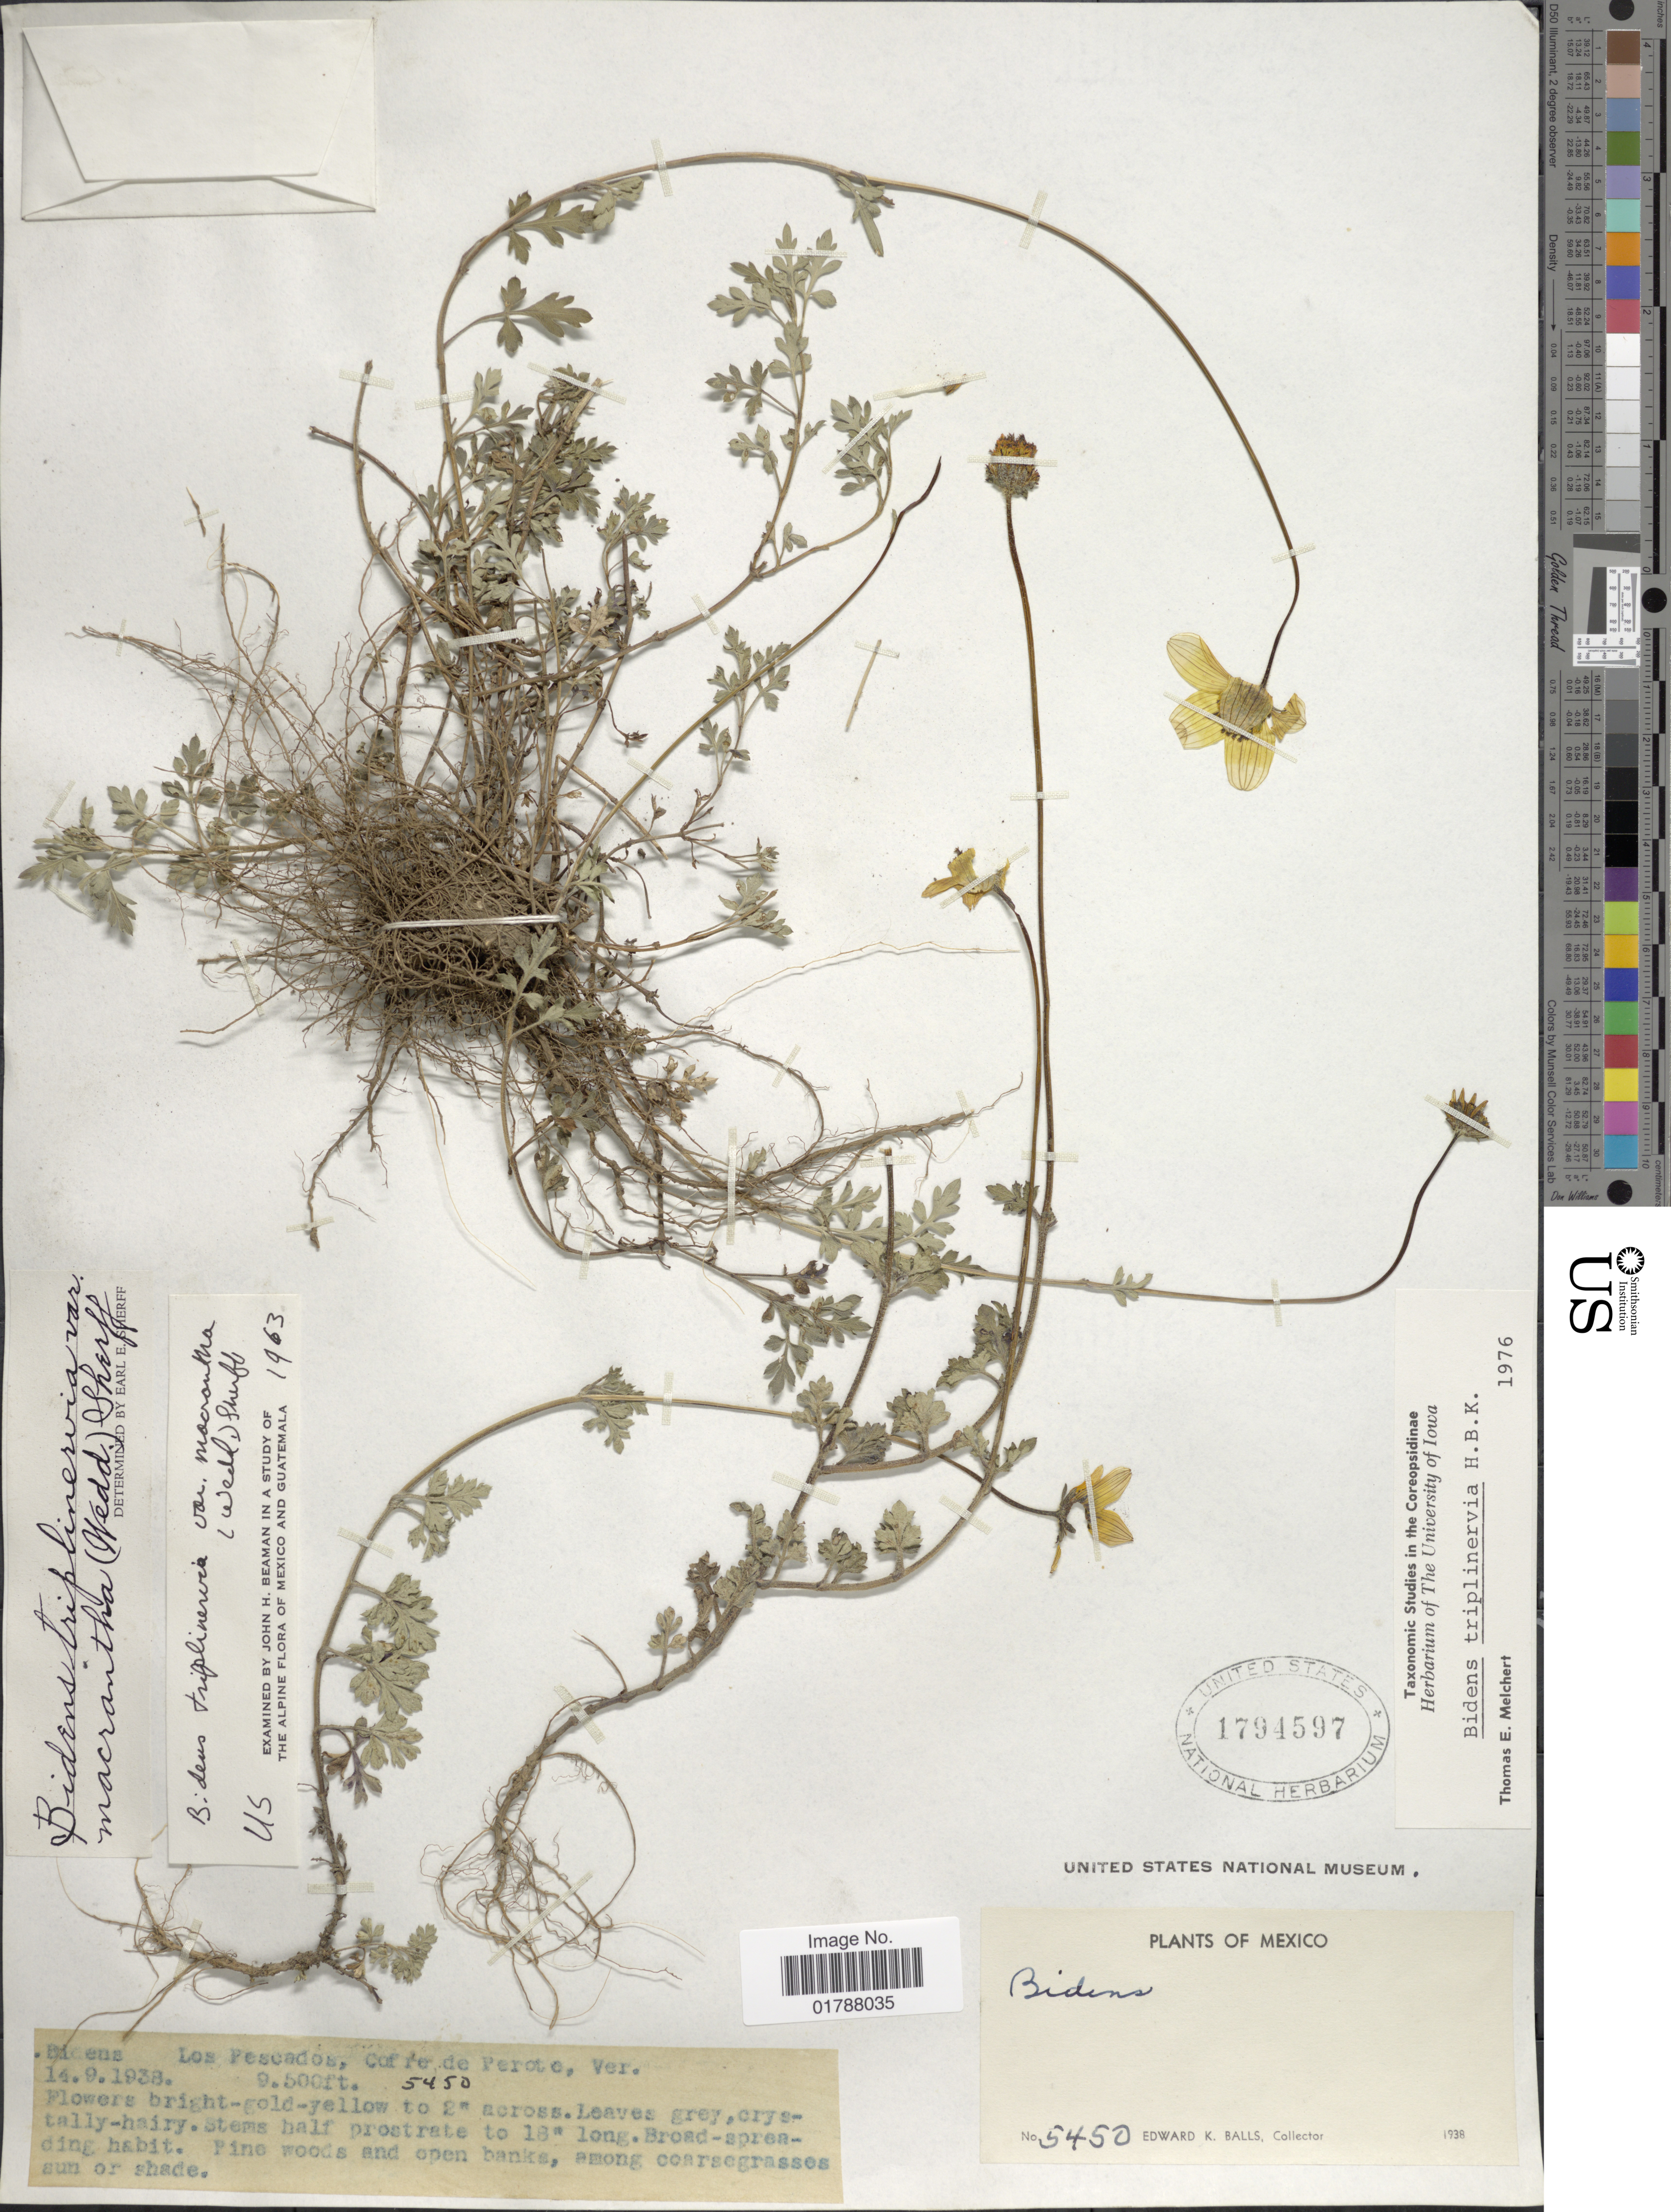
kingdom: Plantae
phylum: Tracheophyta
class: Magnoliopsida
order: Asterales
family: Asteraceae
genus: Bidens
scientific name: Bidens triplinervia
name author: Kunth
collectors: E. K. Balls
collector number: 5450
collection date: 1938-09-14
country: Mexico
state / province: Veracruz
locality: Los Pescados, Core de Perote, Ver.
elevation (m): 2896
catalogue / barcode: US 1794597